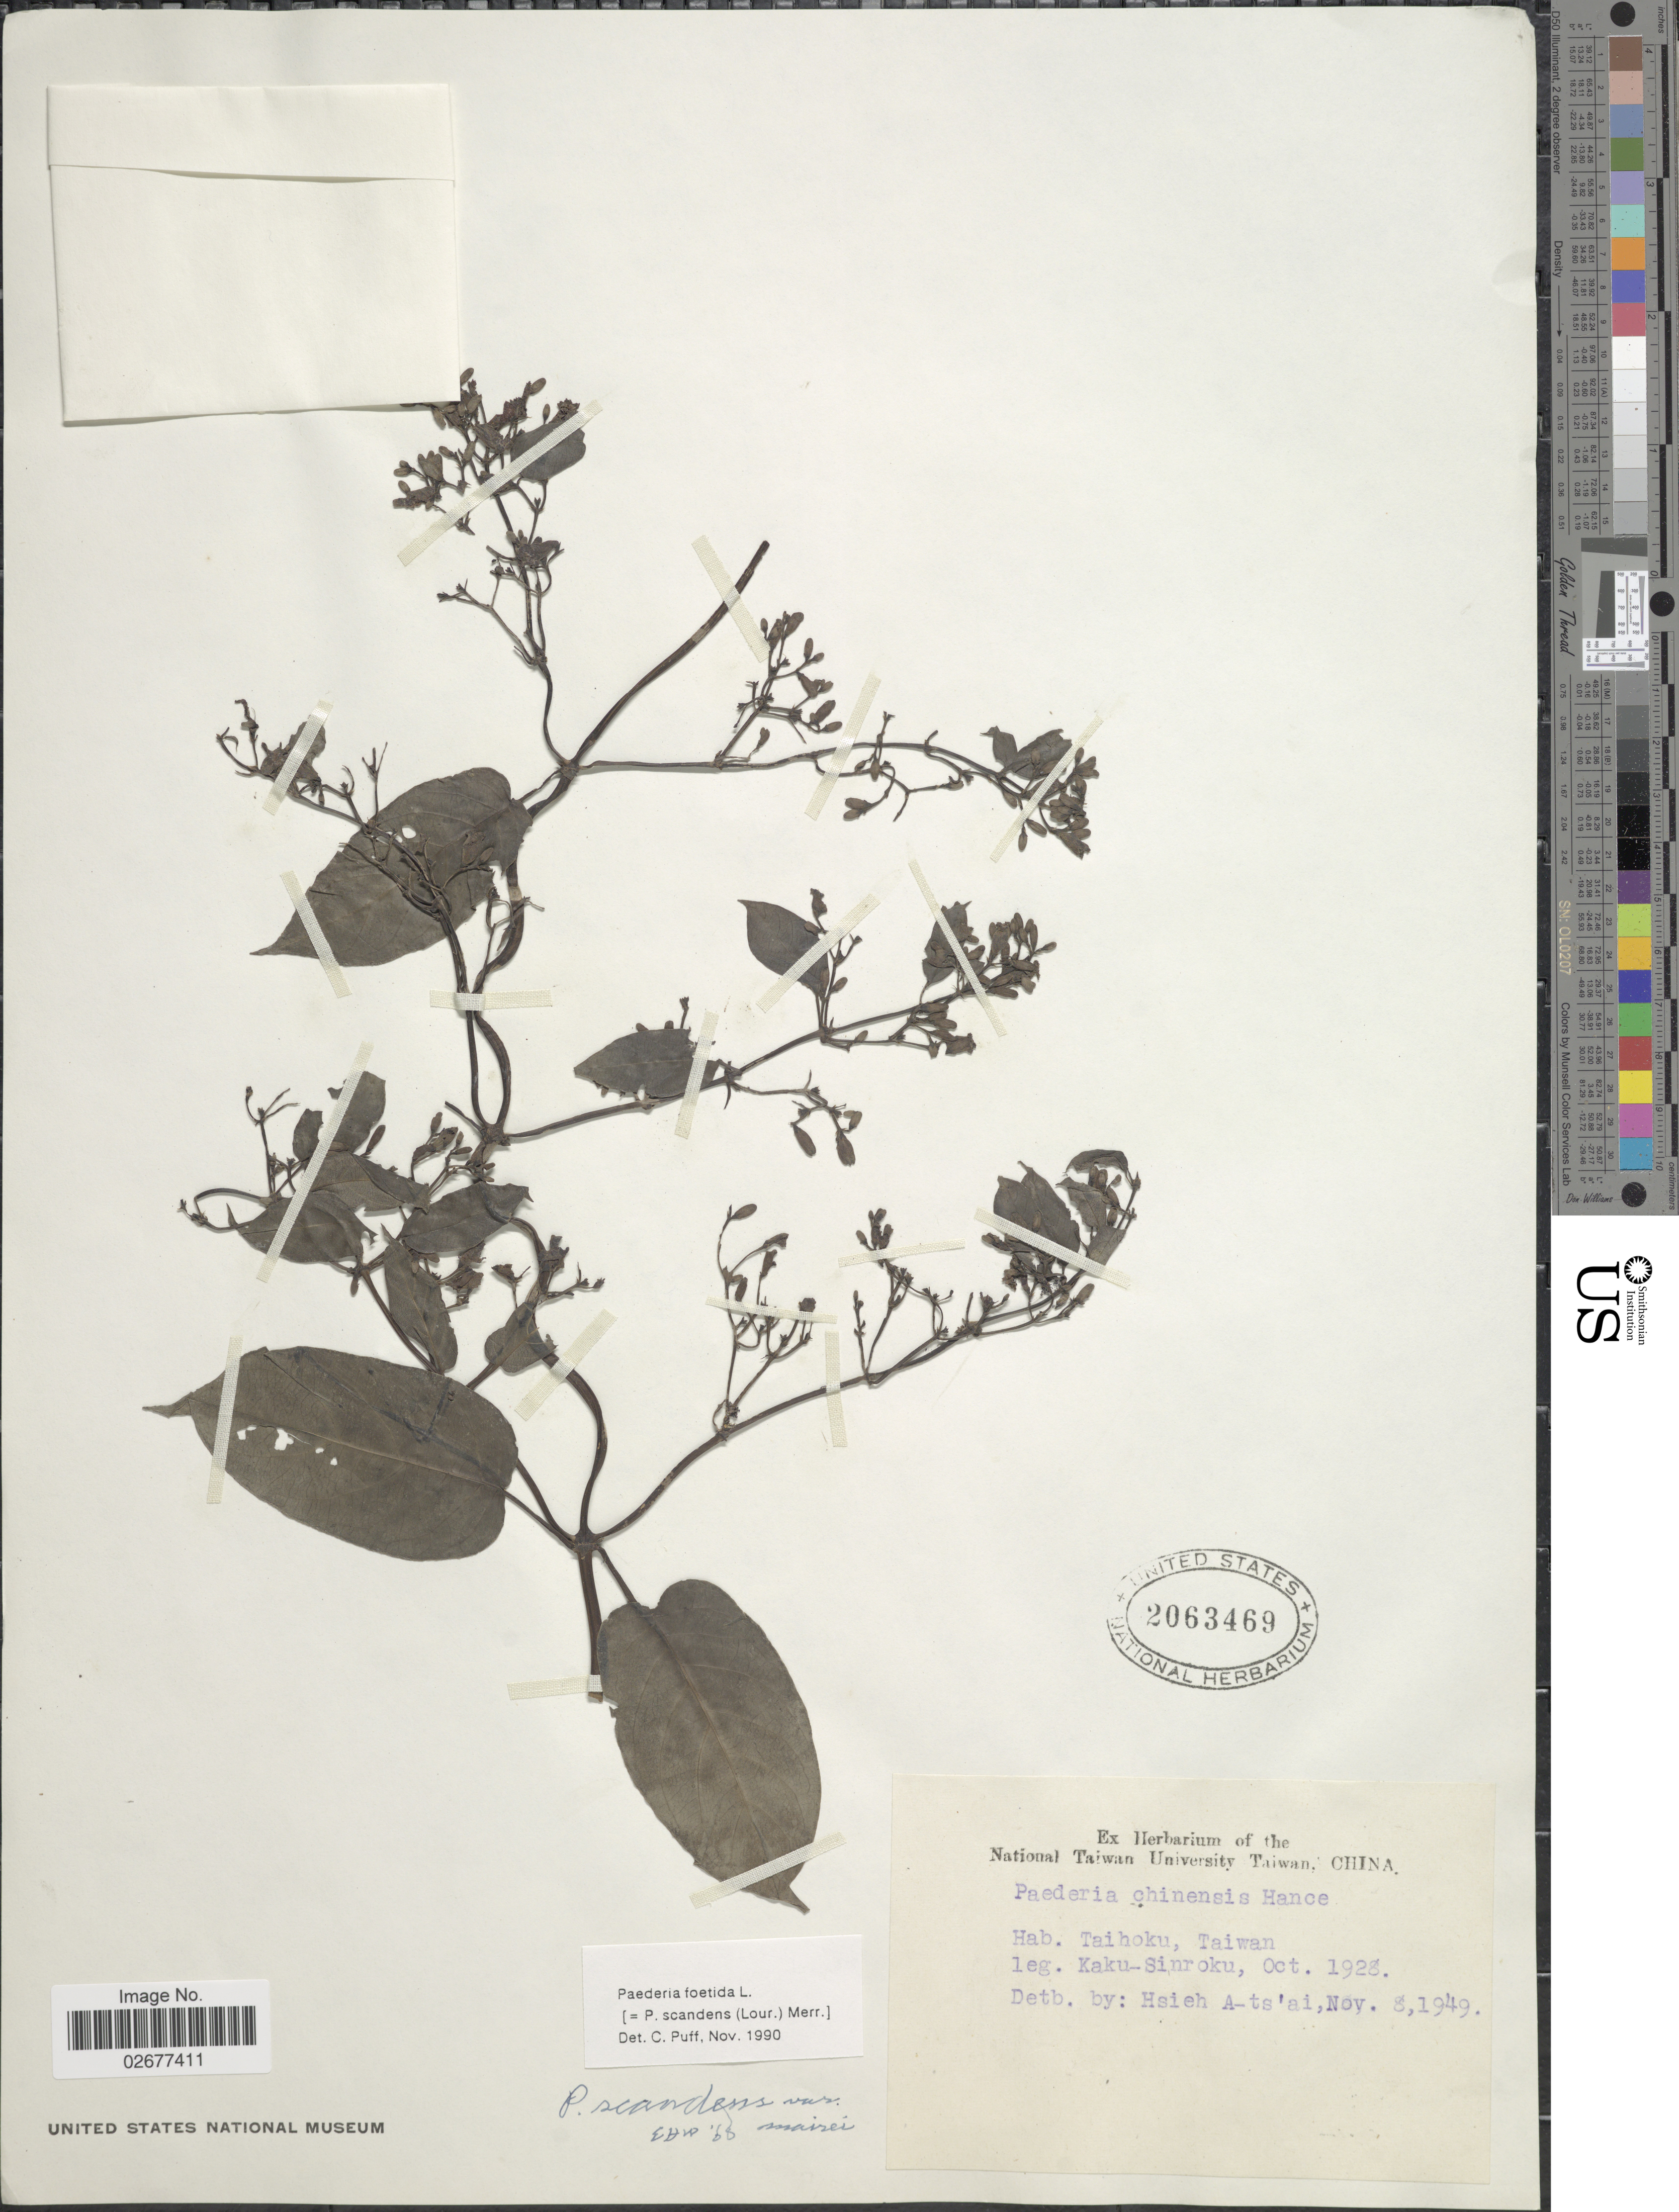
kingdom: Plantae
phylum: Tracheophyta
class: Magnoliopsida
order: Gentianales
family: Rubiaceae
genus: Paederia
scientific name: Paederia foetida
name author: L.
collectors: Kaku-Sinroku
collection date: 1928-10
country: Taiwan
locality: Taihoku.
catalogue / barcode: US 2063469